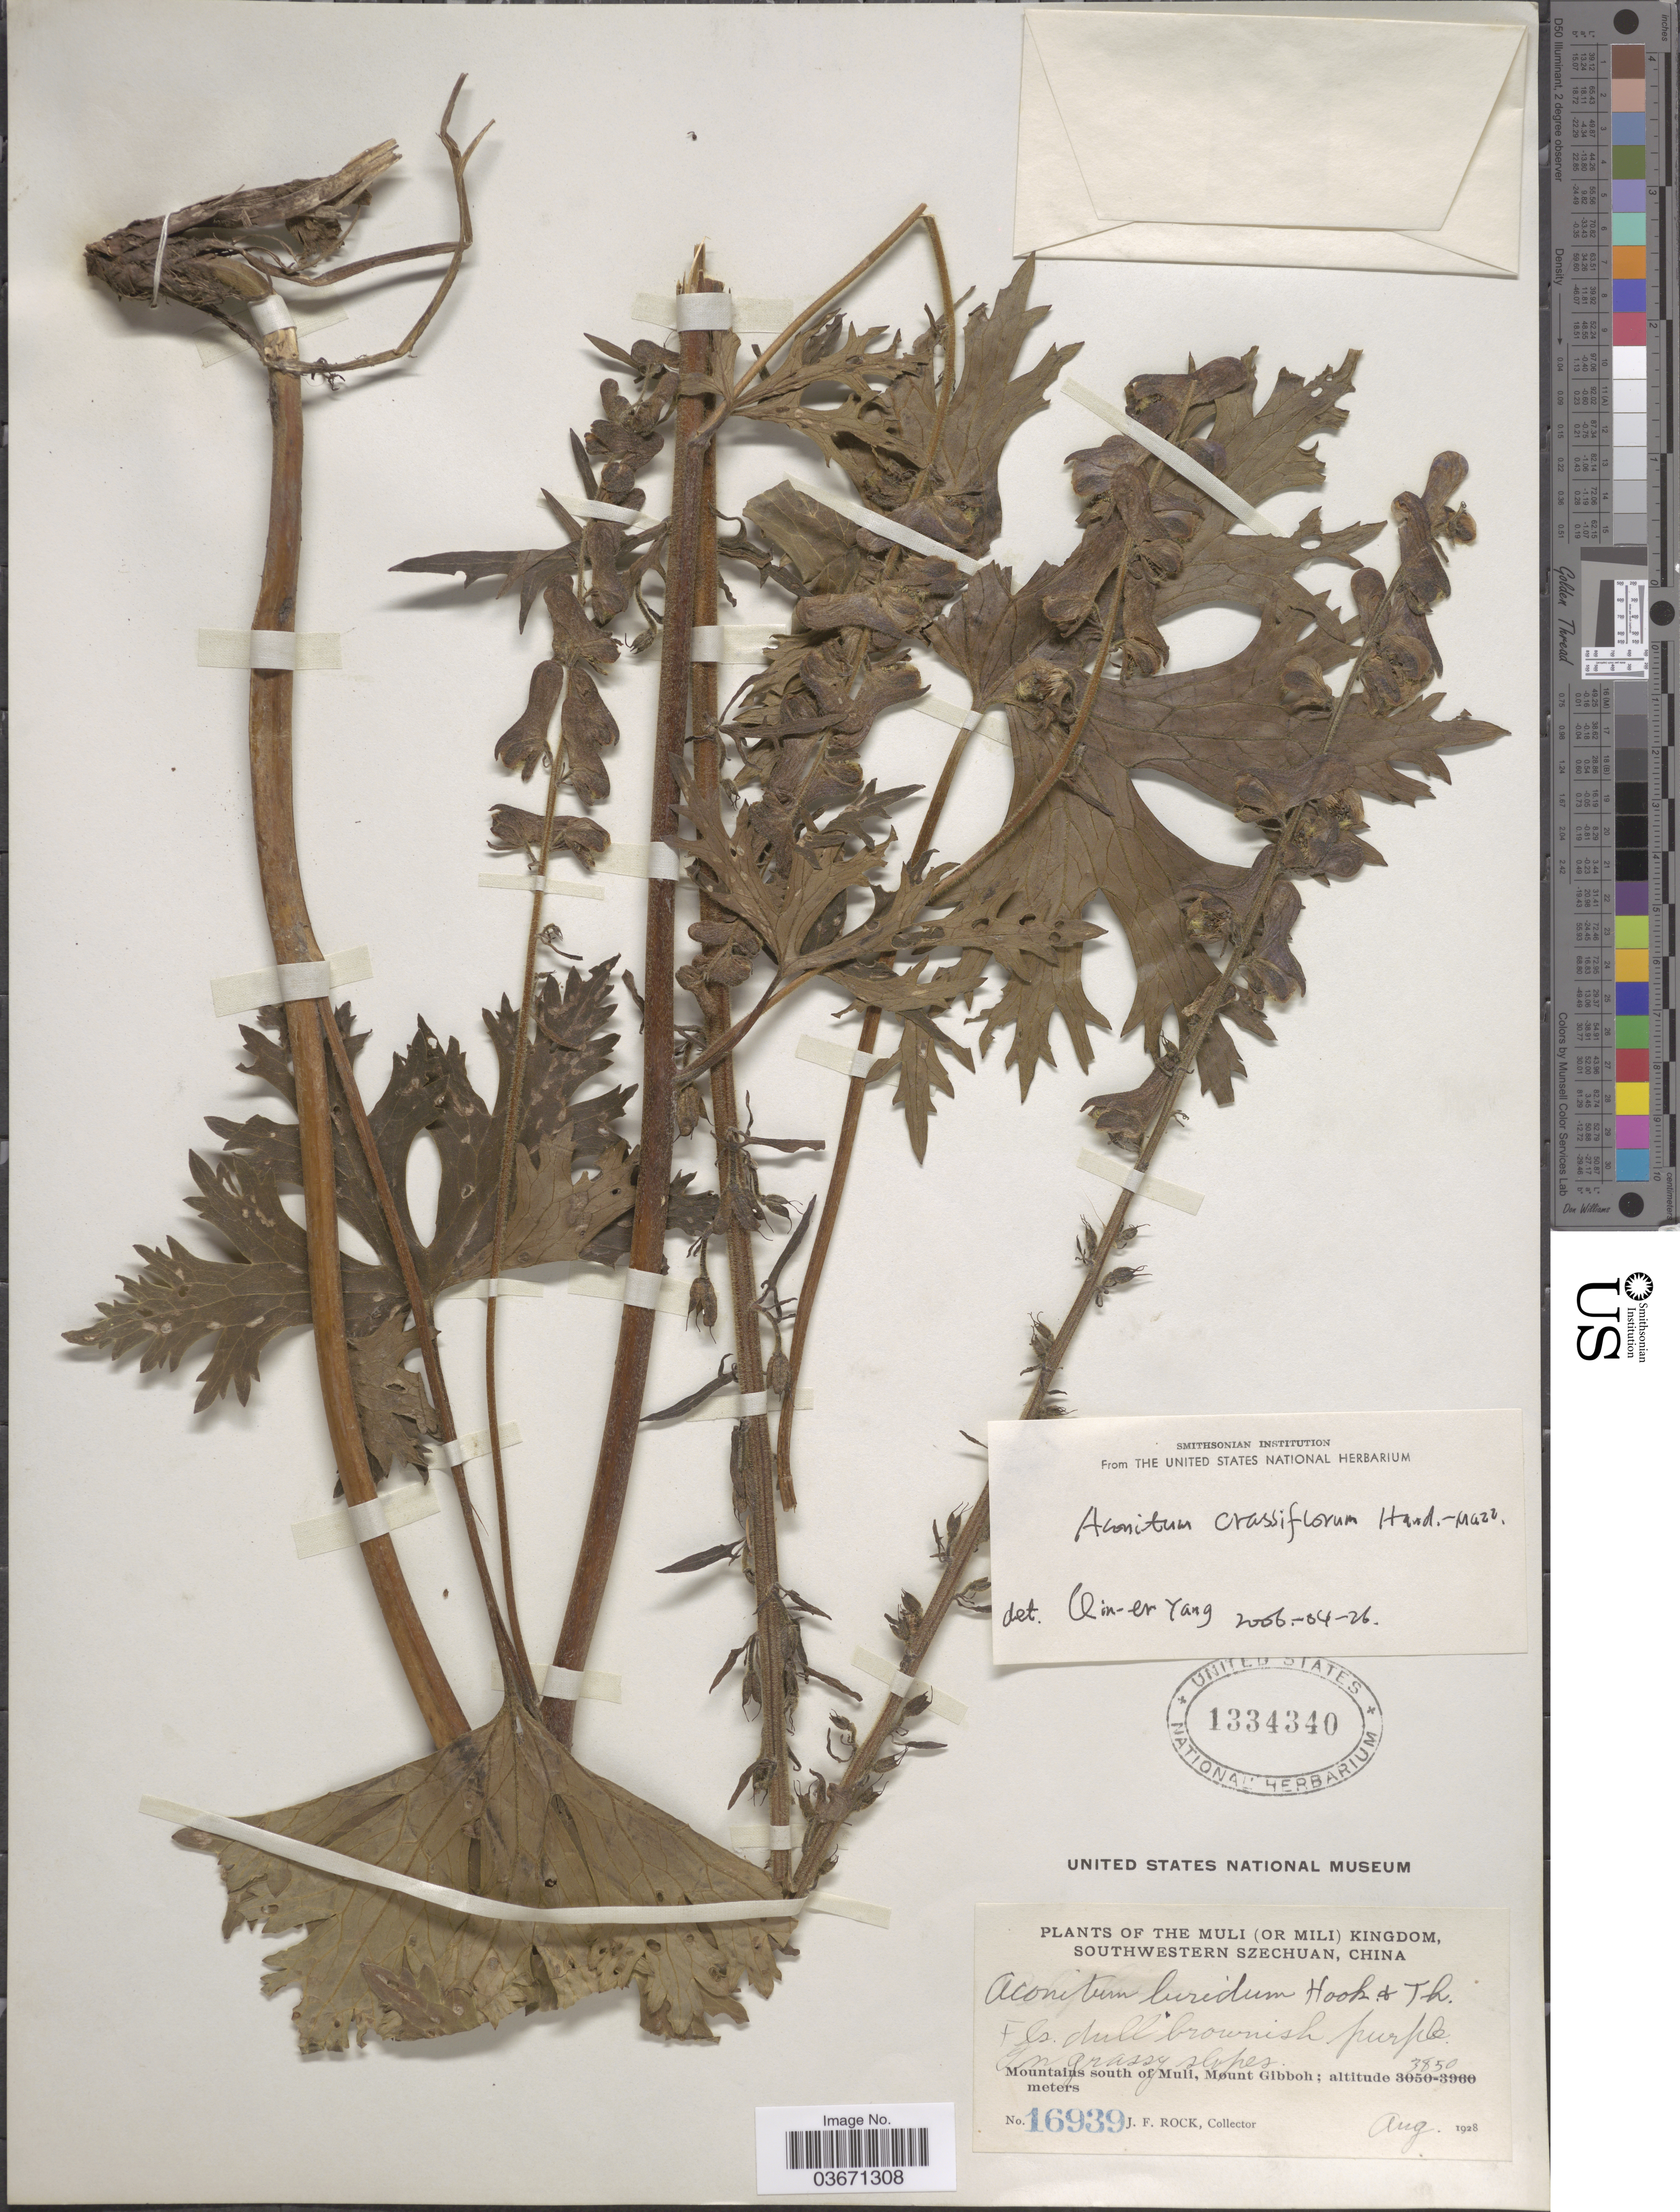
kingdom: Plantae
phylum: Tracheophyta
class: Magnoliopsida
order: Ranunculales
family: Ranunculaceae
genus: Aconitum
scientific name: Aconitum crassiflorum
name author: Hand.-Mazz.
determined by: Yang, Q. E.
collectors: J. Rock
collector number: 16939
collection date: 1928-08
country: China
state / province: Sichuan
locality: The Muli (or Mili) Kingdom, Southwestern Szechuan. Mountains south of Muli, Mount Gomba.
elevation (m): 3850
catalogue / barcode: US 1334340